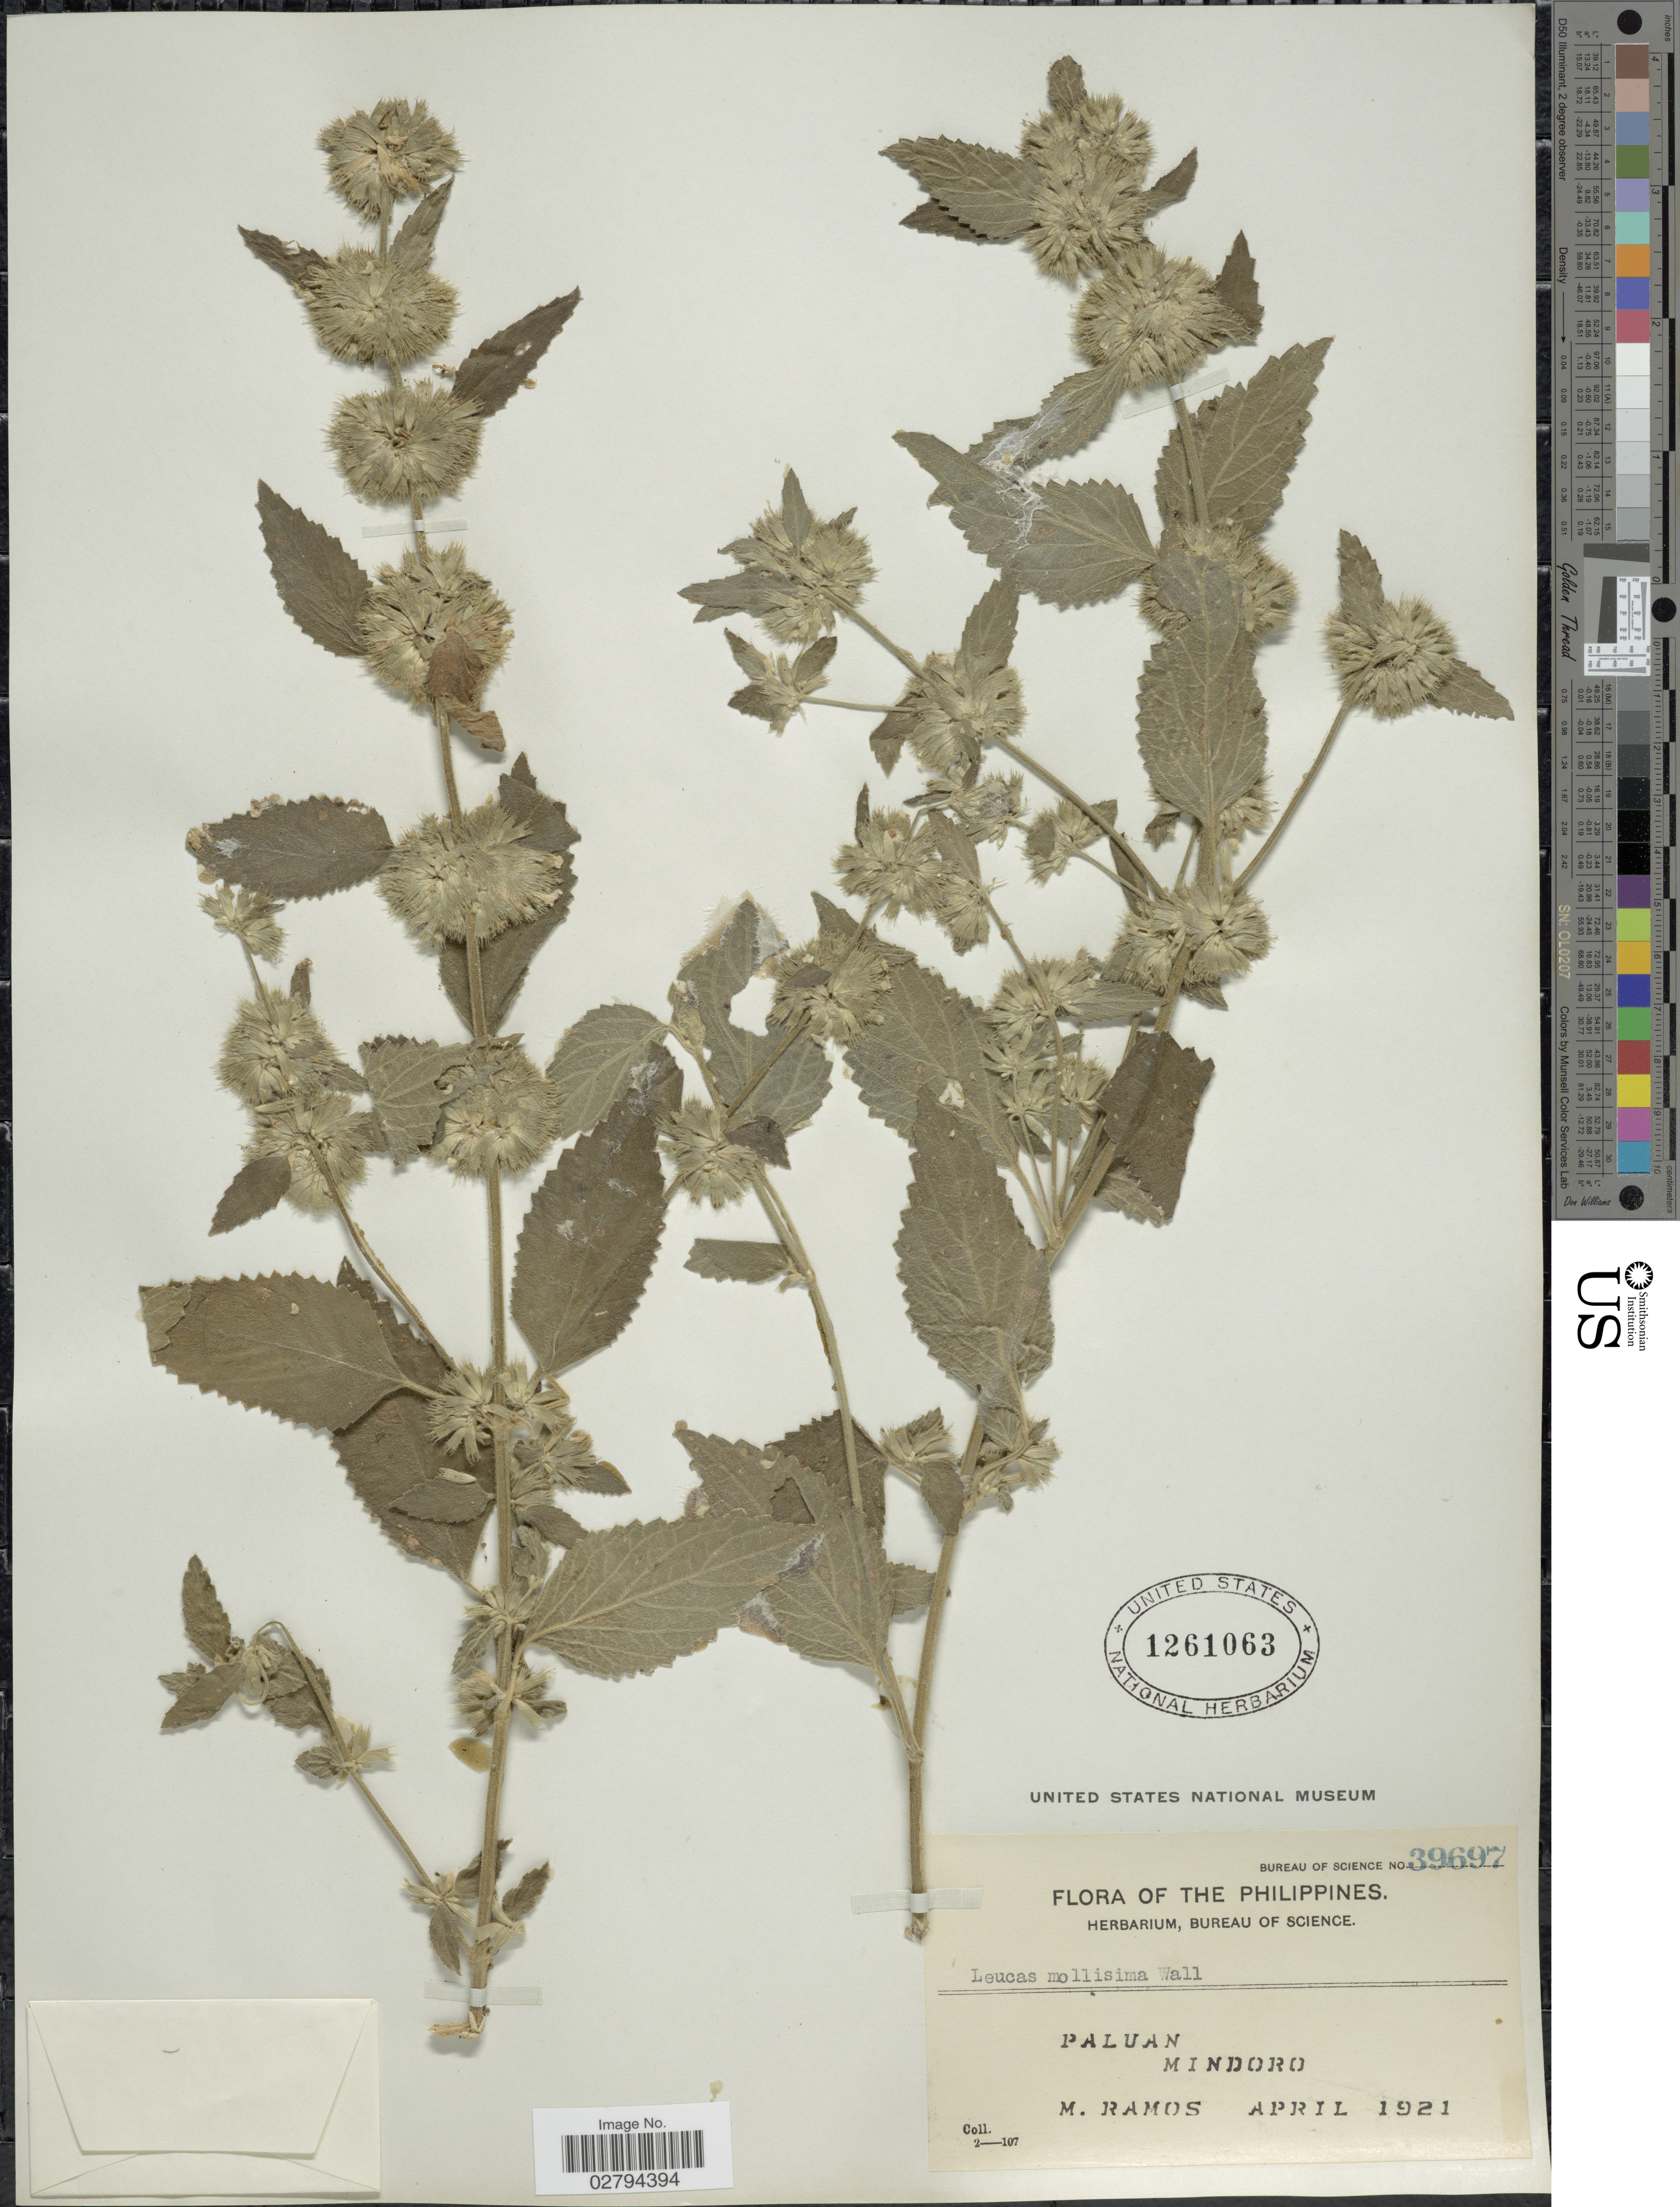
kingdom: Plantae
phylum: Tracheophyta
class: Magnoliopsida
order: Lamiales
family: Lamiaceae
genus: Leucas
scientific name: Leucas mollissima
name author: Gürke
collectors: M. Ramos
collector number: Bureau of Science 39697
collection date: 1921-04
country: Philippines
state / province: Mimaropa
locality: Paluan. Mindoro.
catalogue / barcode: US 1261063